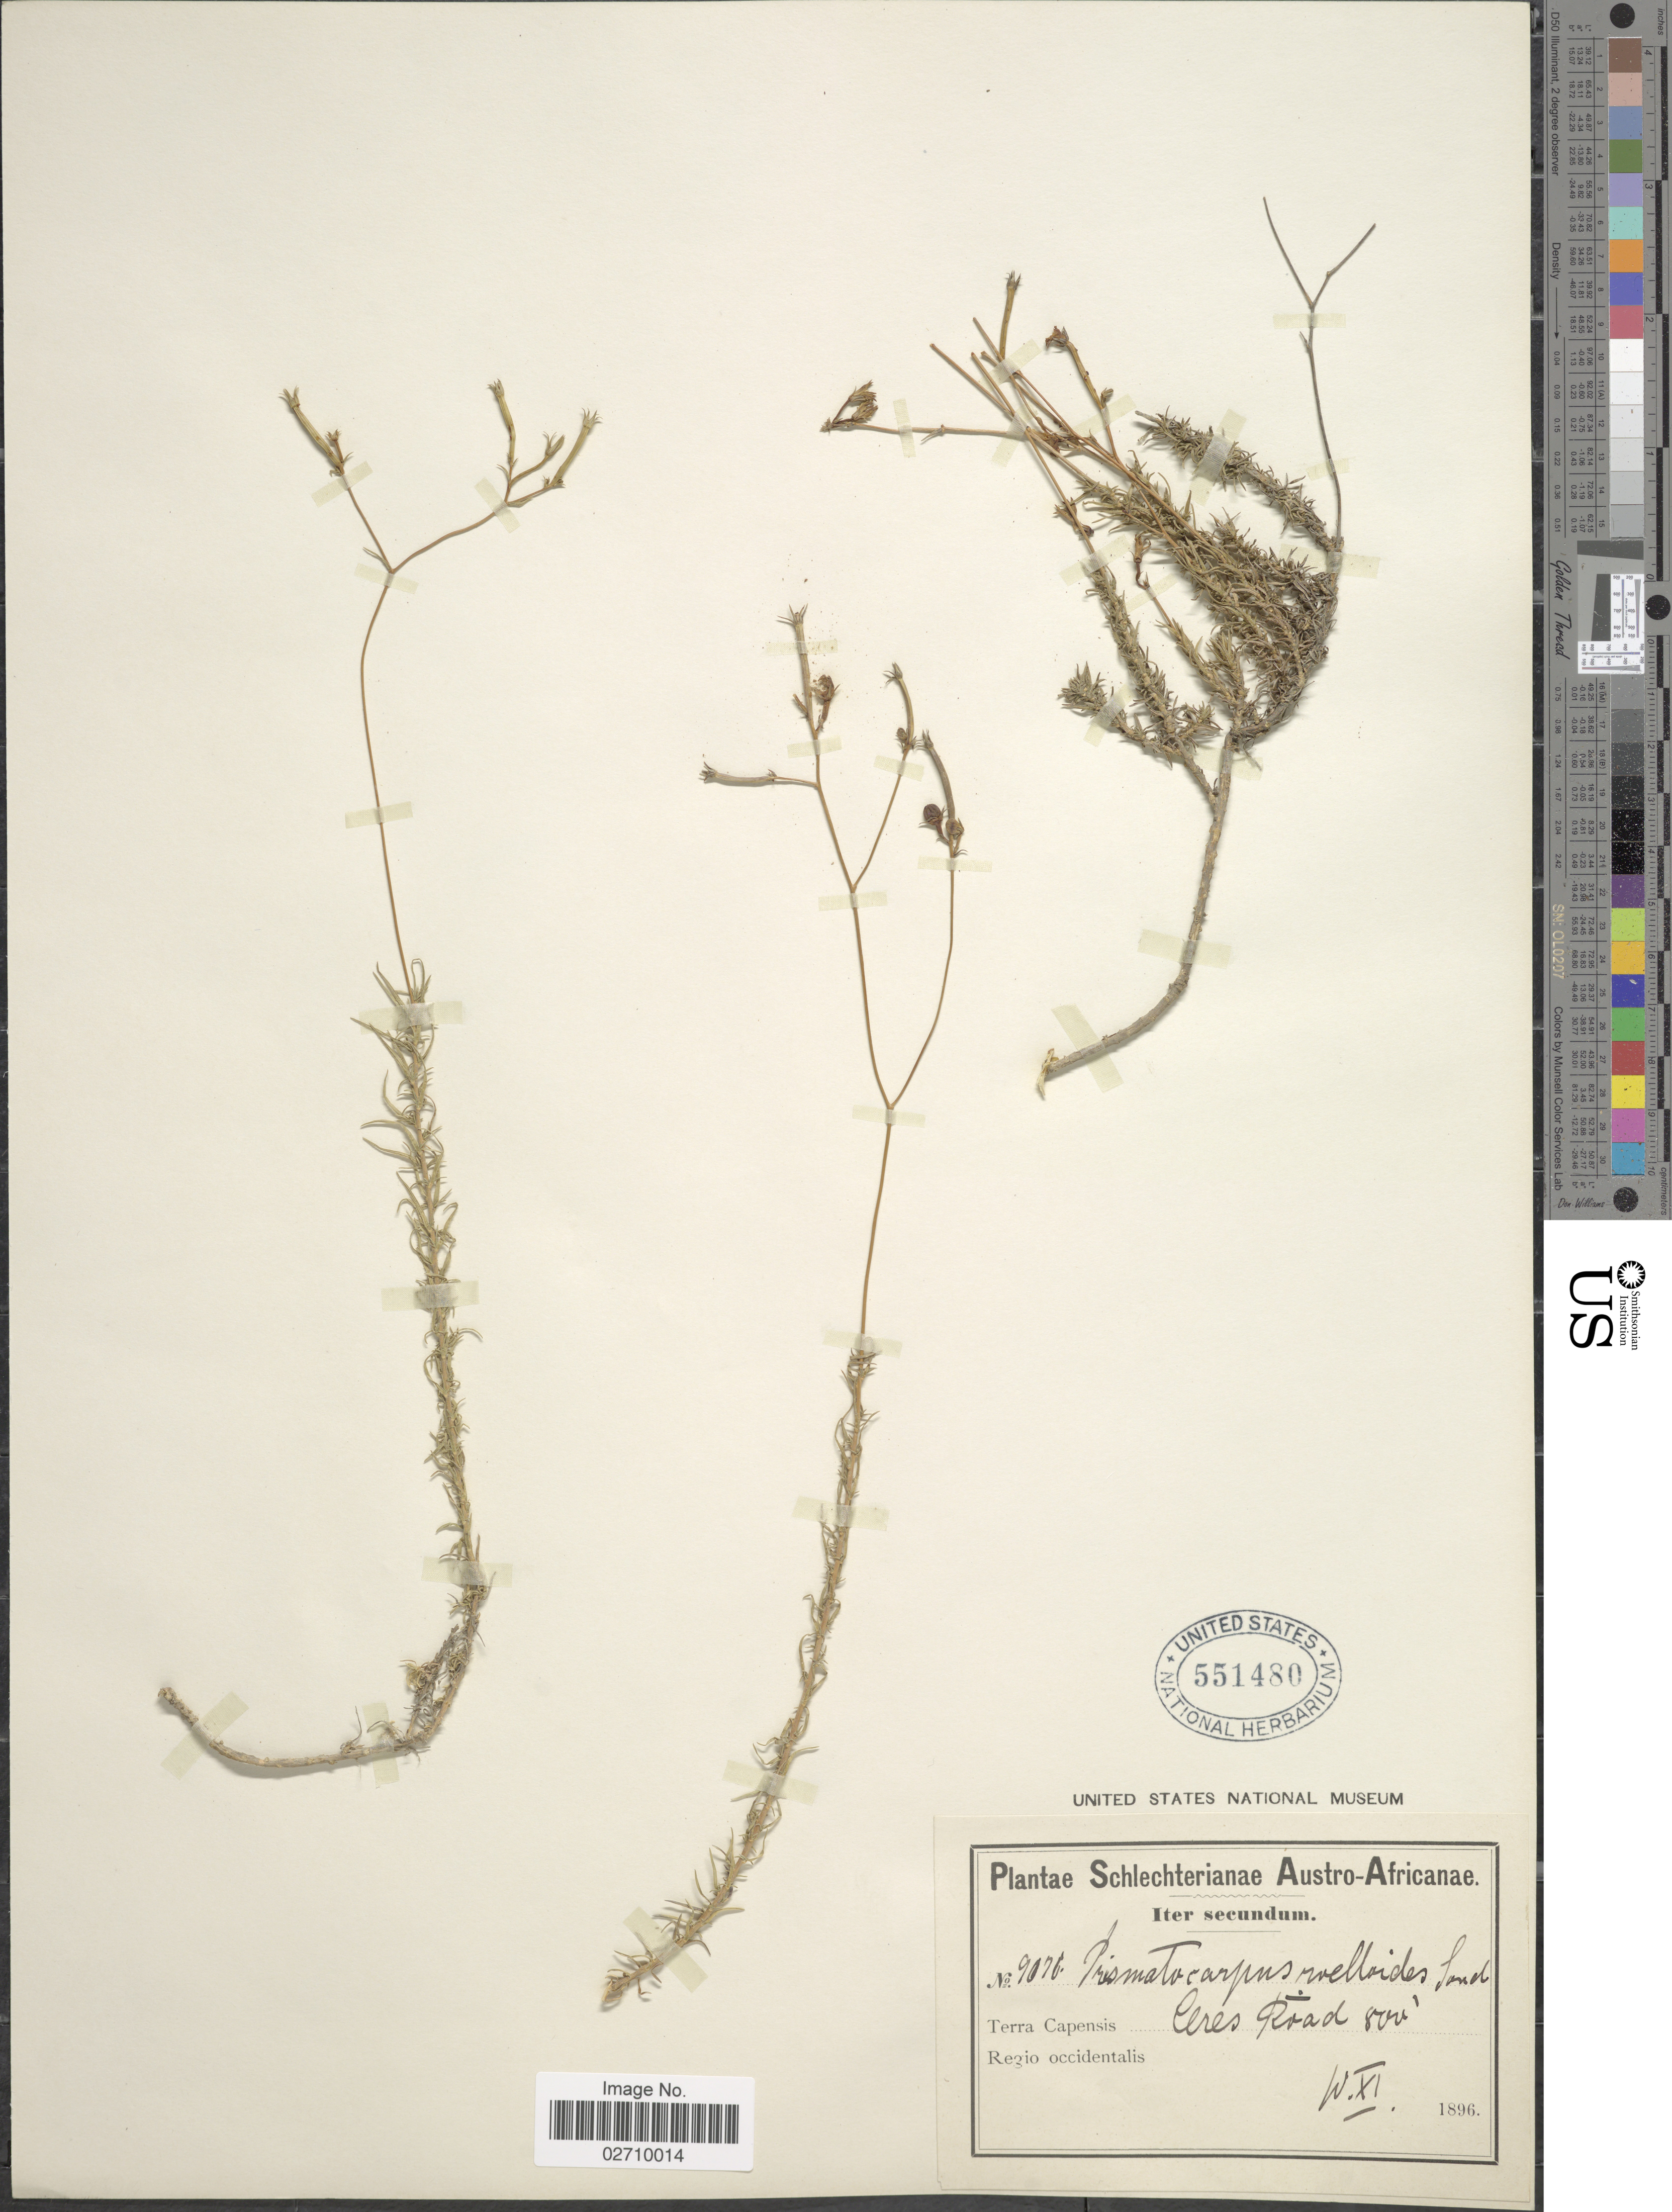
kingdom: Plantae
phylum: Tracheophyta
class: Magnoliopsida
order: Asterales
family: Campanulaceae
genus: Prismatocarpus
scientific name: Prismatocarpus roelloides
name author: (L. f.) Sond.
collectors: Schlechter, --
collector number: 9076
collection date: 1896-11-10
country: South Africa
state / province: Western Cape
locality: Austro-Africanae. Terra Capensis. Regio occidentalis. Ceres Road.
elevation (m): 244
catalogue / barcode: US 551480